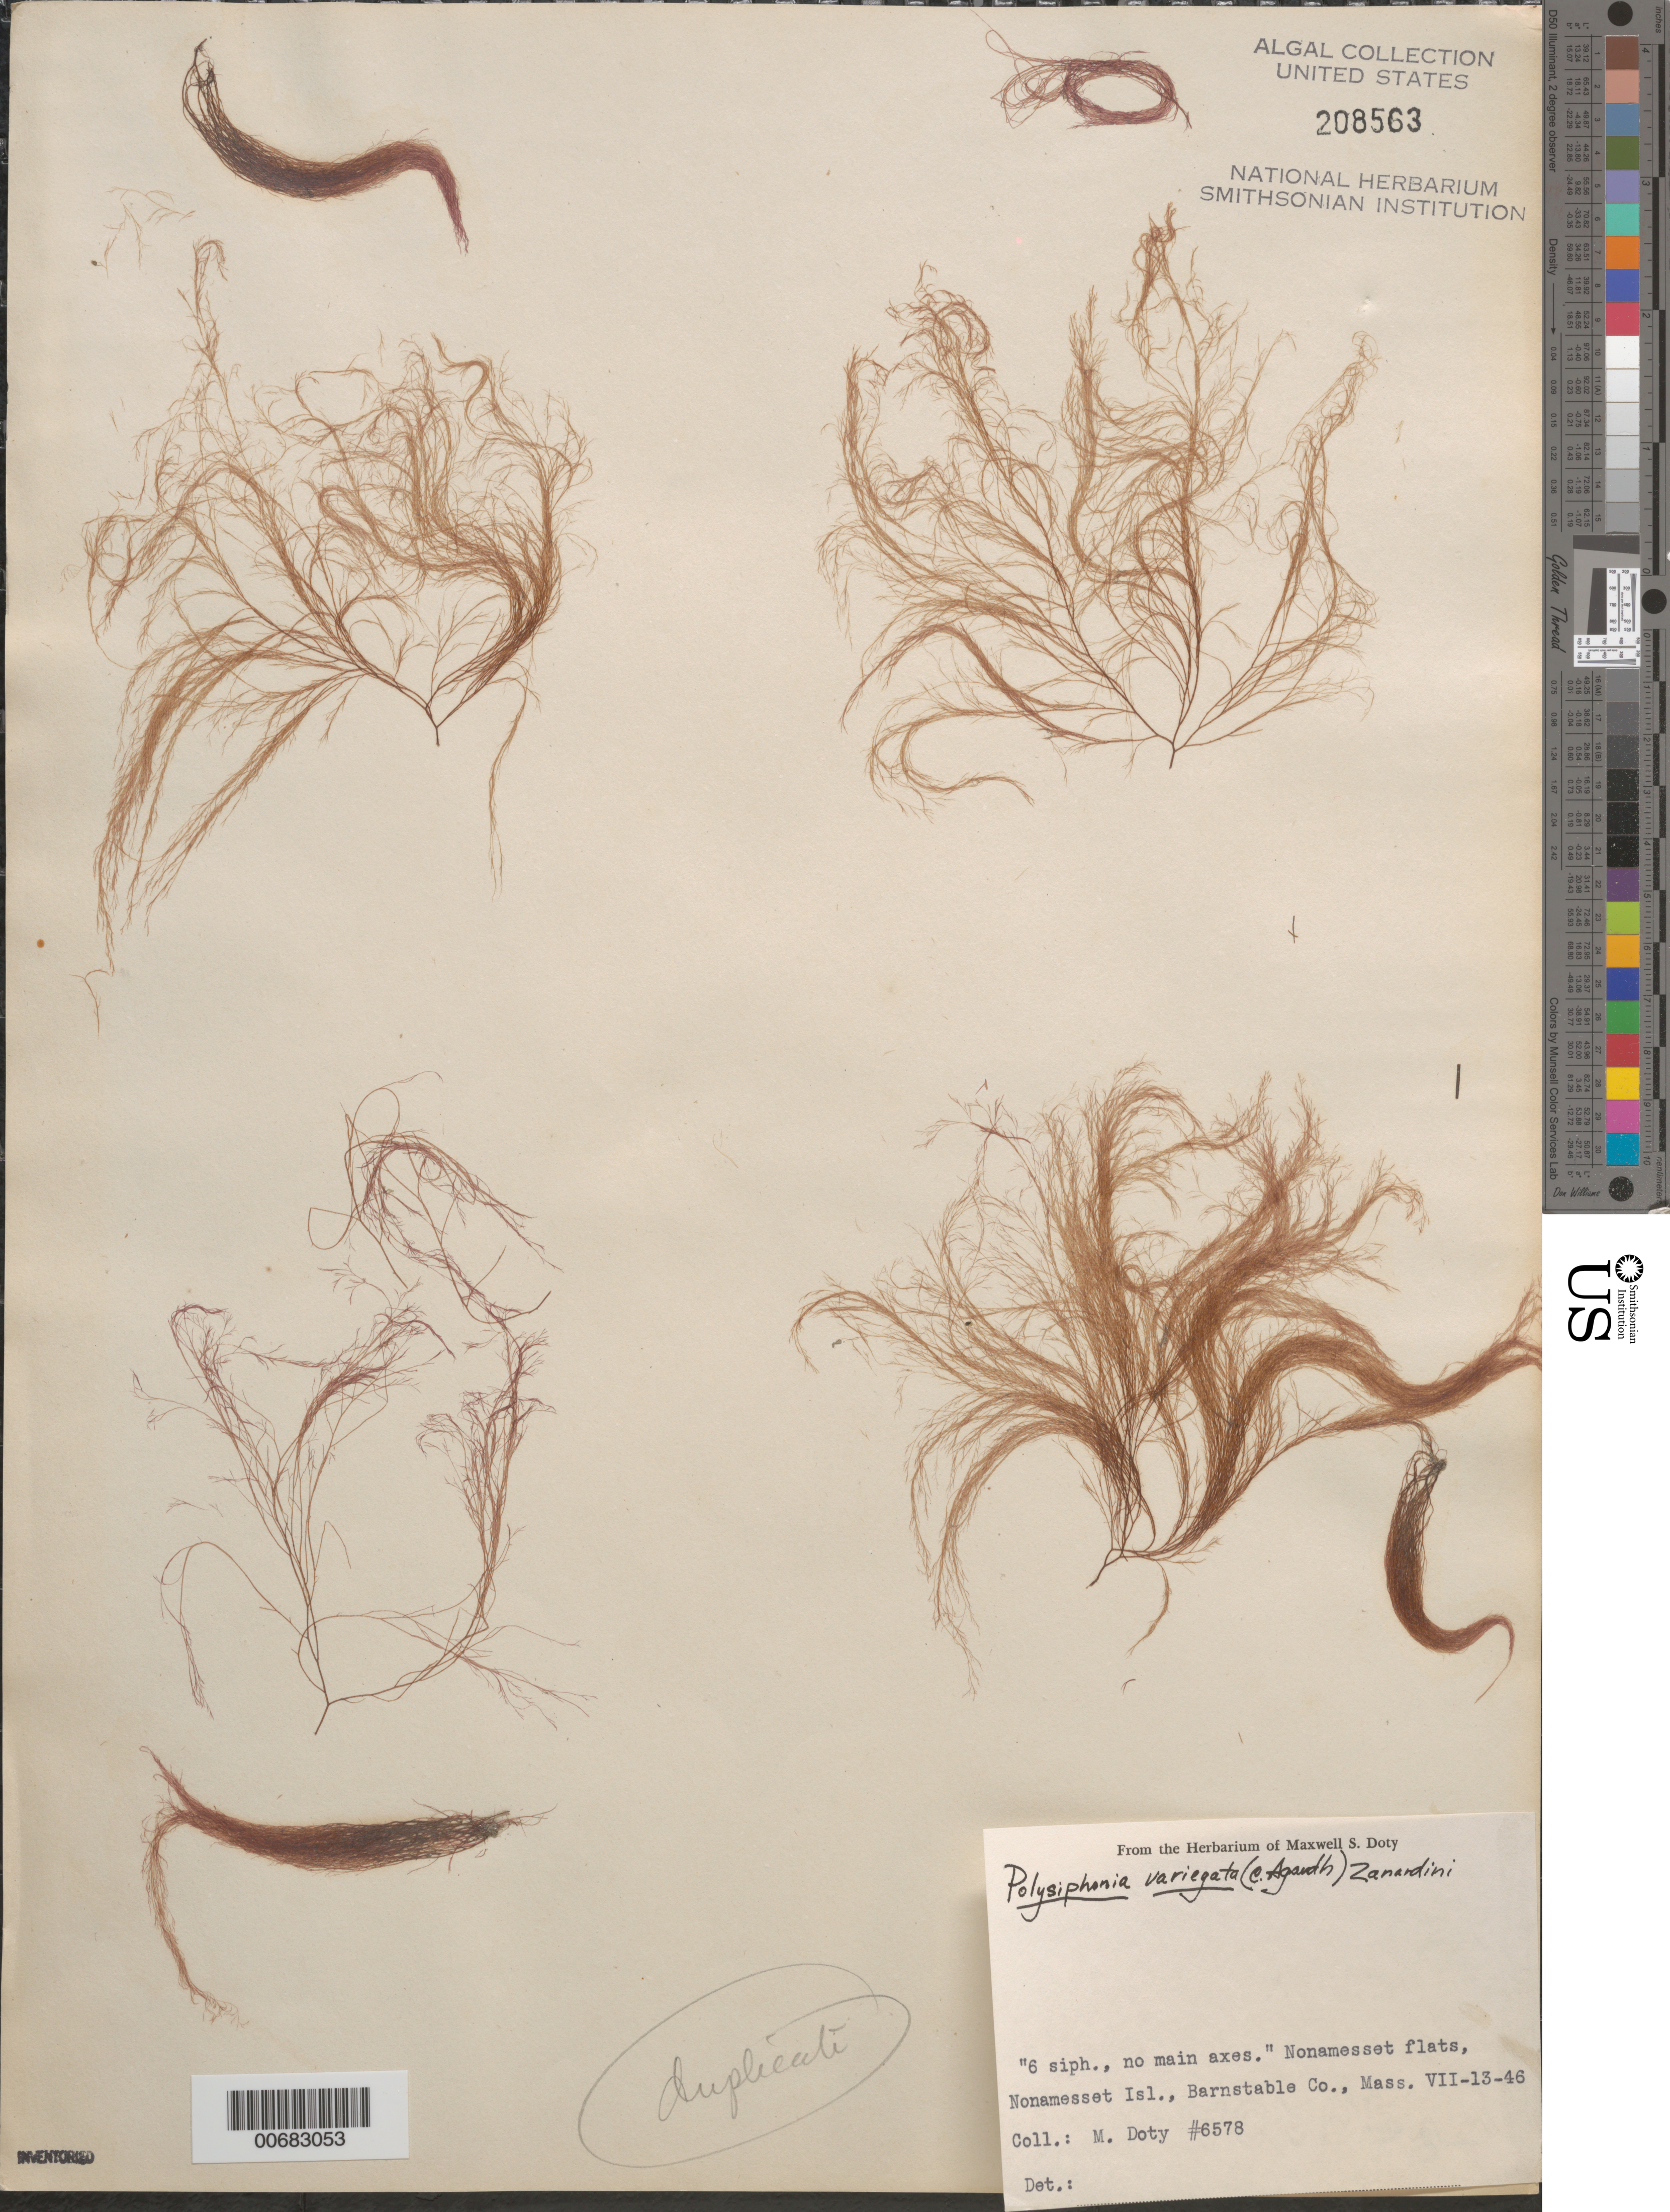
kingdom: Plantae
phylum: Rhodophyta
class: Florideophyceae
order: Ceramiales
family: Rhodomelaceae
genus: Carradoriella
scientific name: Carradoriella denudata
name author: (Dillwyn) Savoie & G.W. Saunders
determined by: Algae name updating Project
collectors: M. S. Doty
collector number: MSD 6578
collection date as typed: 13 Jul 1946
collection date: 1946-07-13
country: United States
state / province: Massachusetts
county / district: Dukes County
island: Nonamesset Island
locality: Nonamesset Flats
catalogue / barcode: US 208563